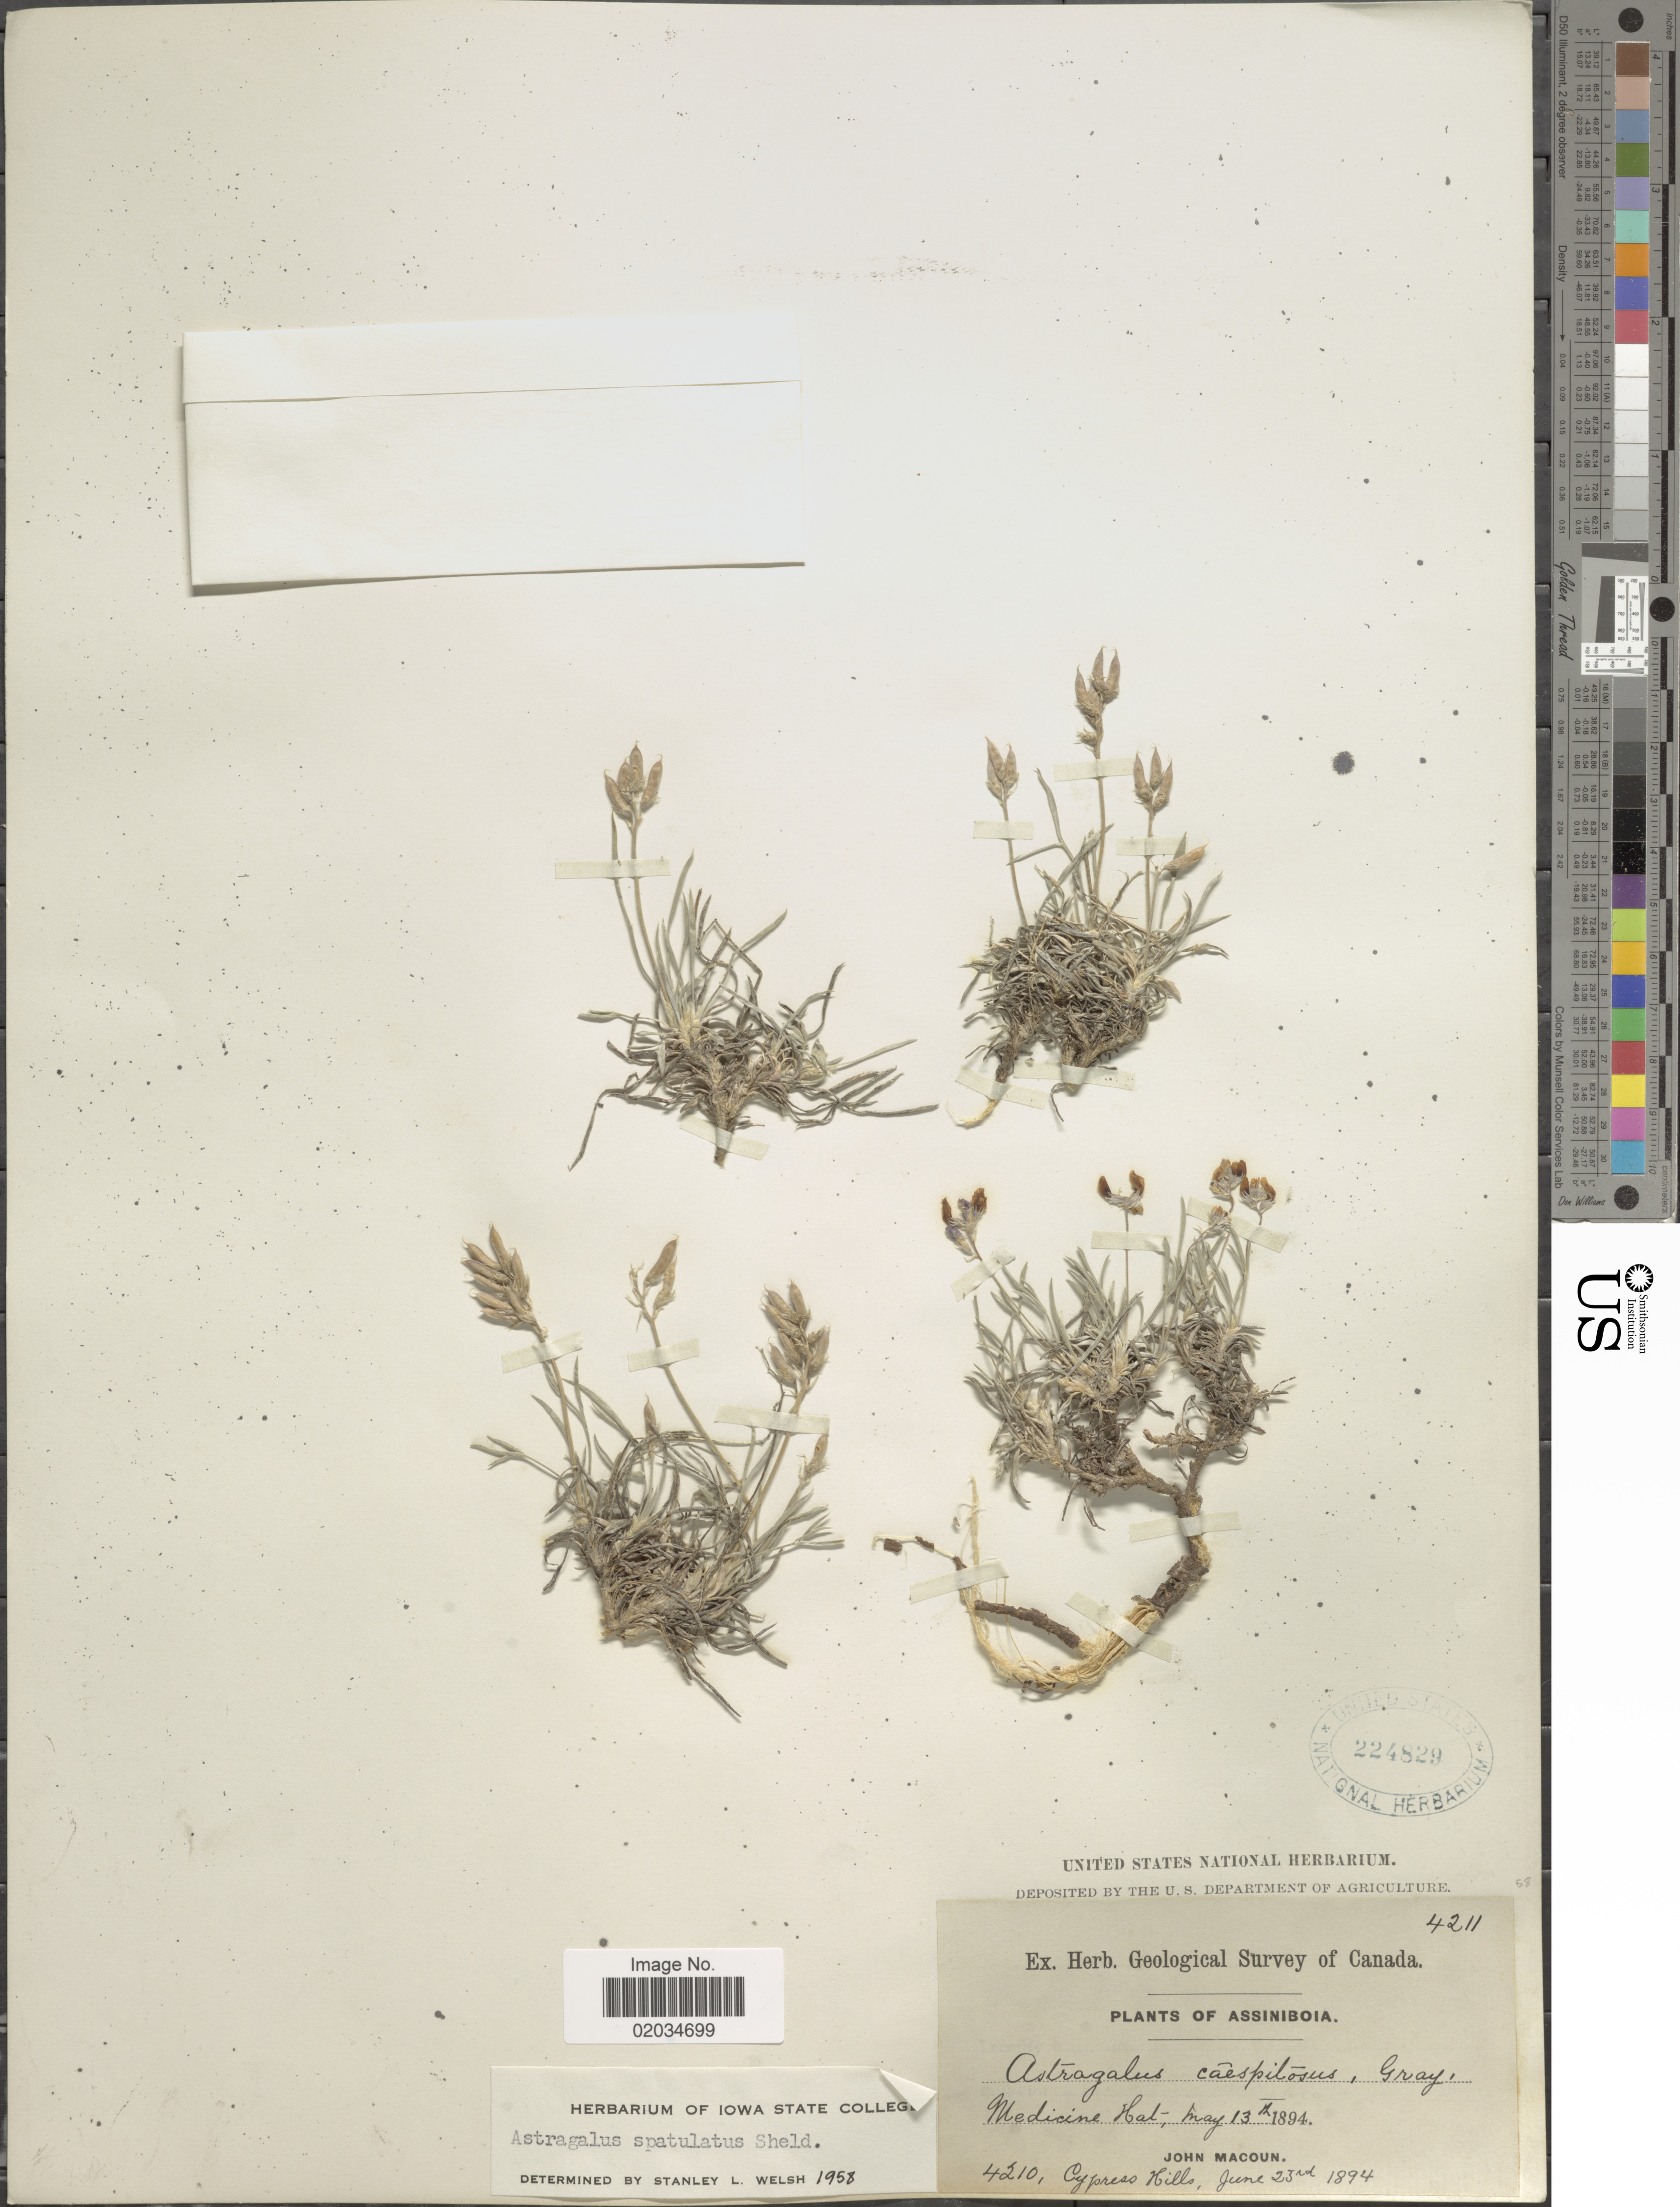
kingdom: Plantae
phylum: Tracheophyta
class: Magnoliopsida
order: Fabales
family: Fabaceae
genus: Astragalus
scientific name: Astragalus sparsiflorus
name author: A. Gray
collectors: J. Macoun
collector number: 4210/4211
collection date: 1894-05-13/1894-06-23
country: Canada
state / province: Alberta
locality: Assiniboia. Medicine Hat, Cypress Hills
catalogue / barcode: US 224829